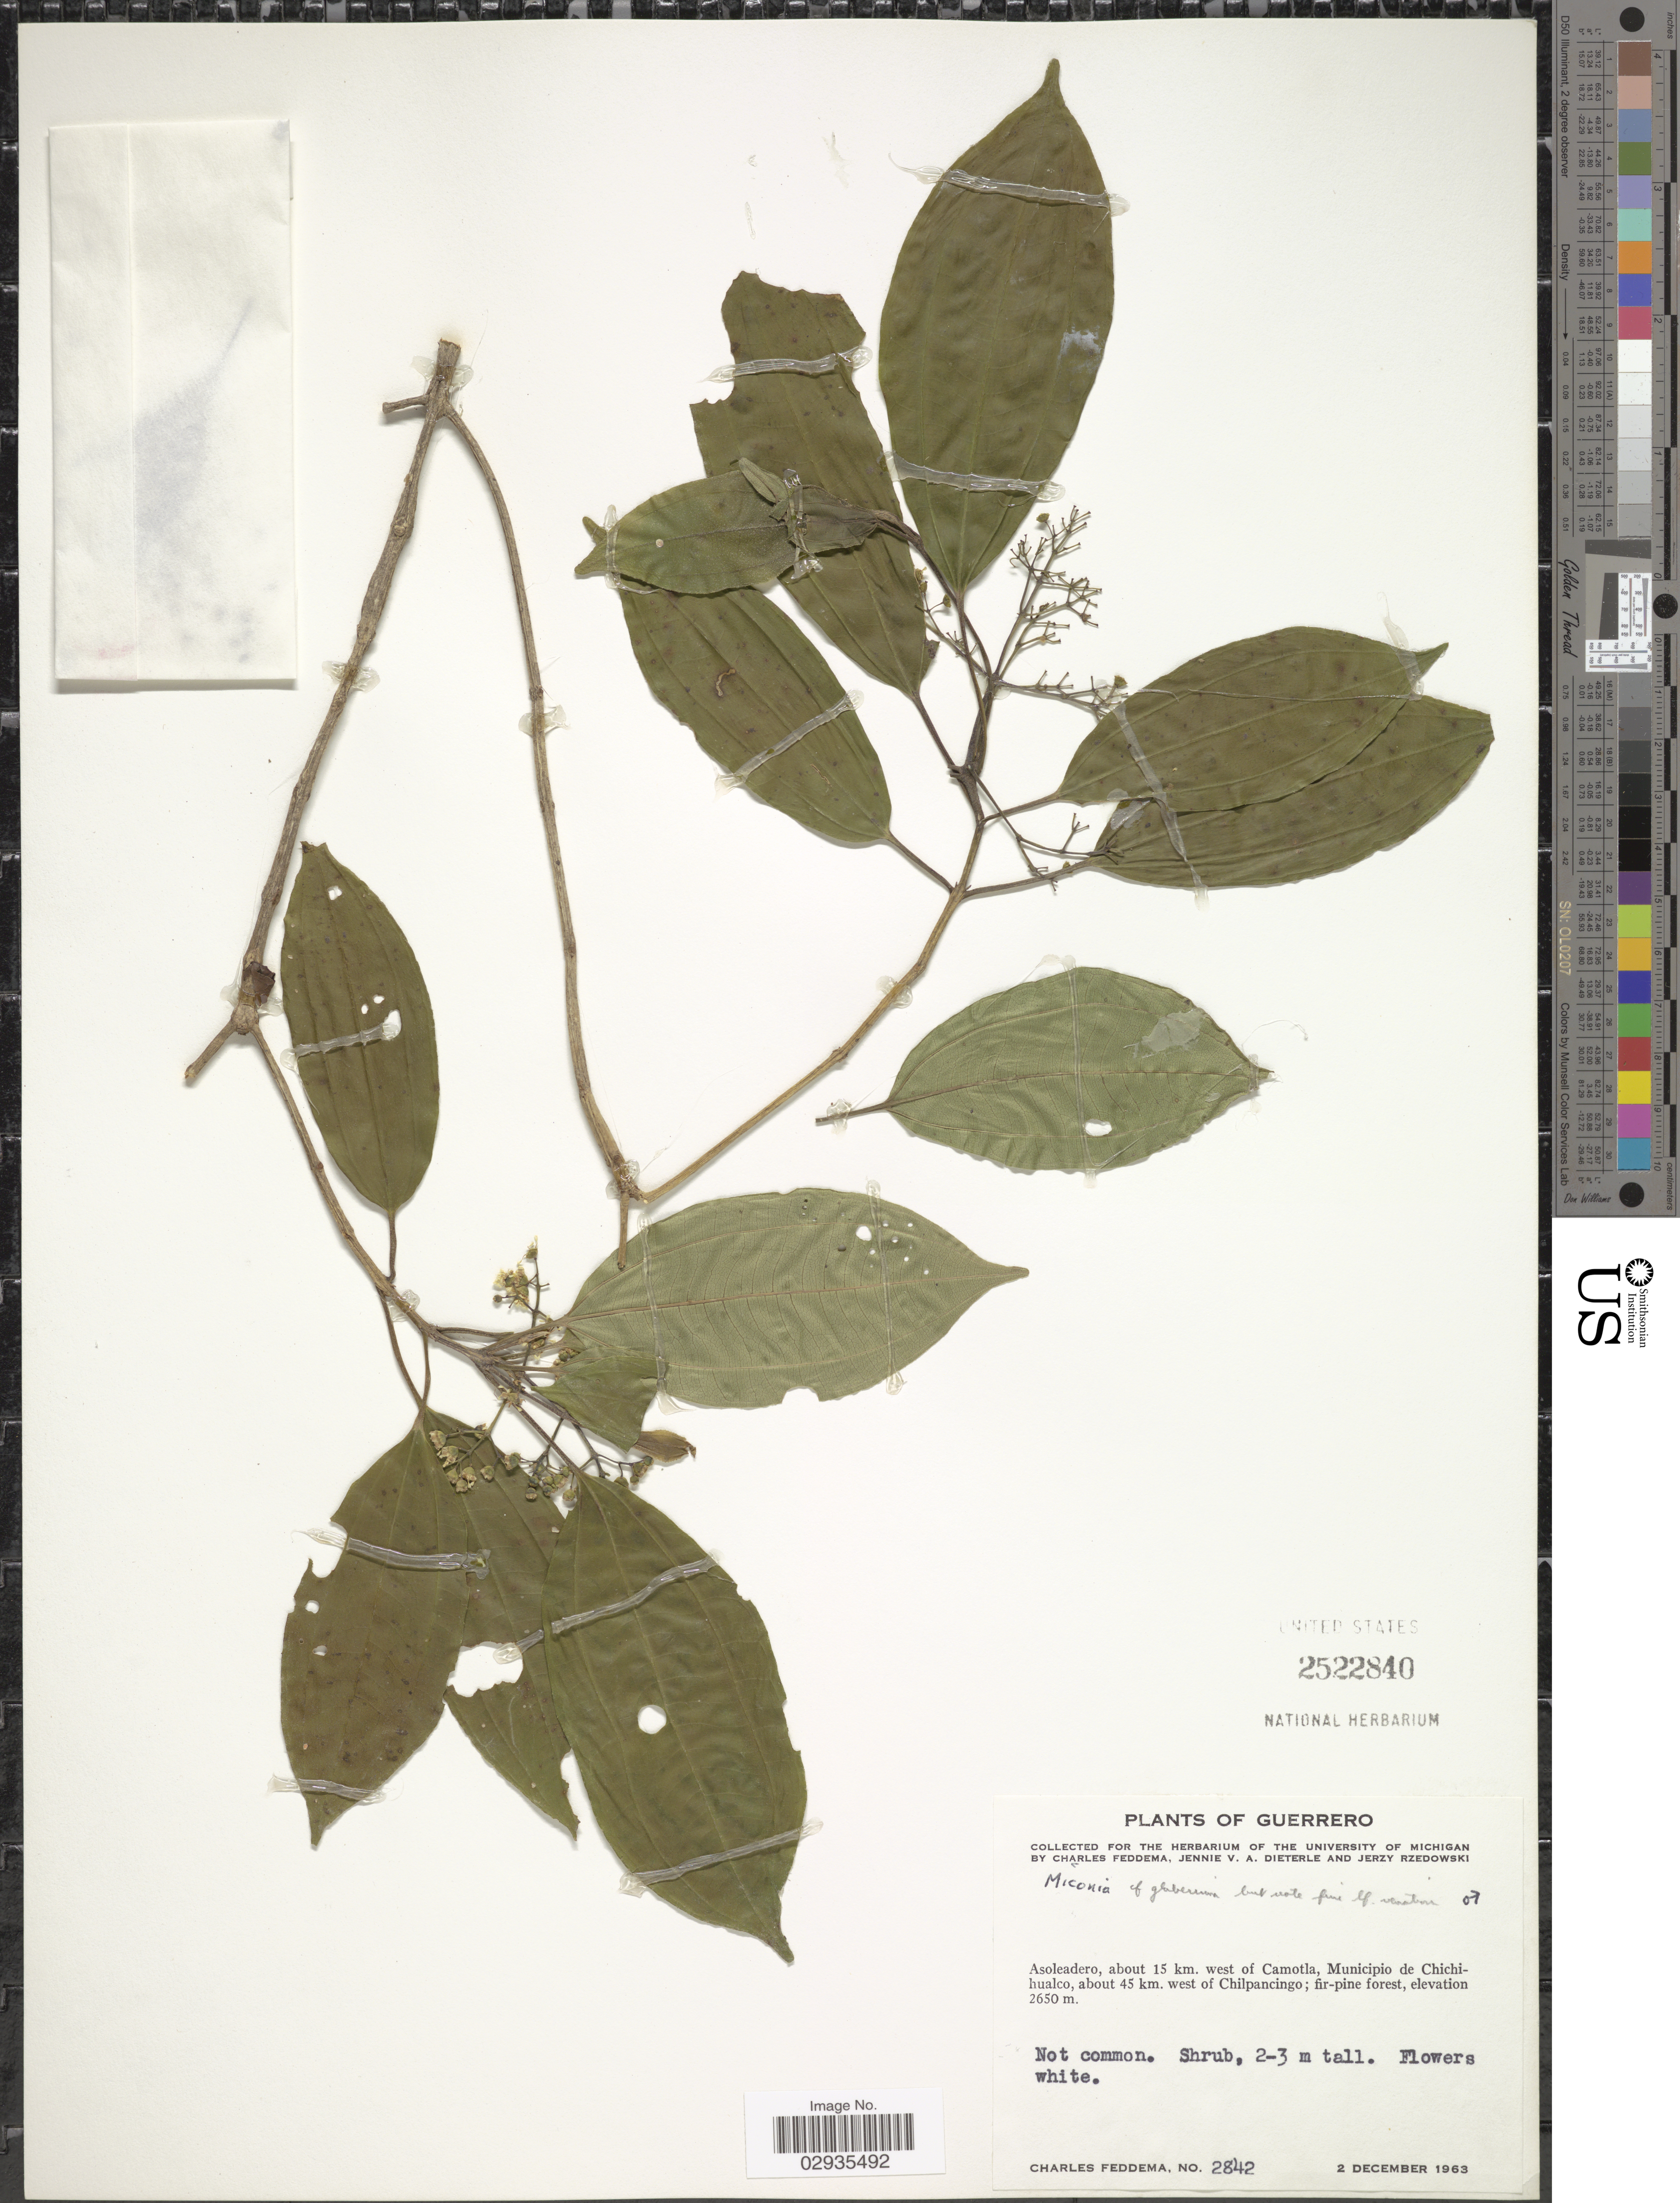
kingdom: Plantae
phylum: Tracheophyta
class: Magnoliopsida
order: Myrtales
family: Melastomataceae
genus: Miconia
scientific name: Miconia sp.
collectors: C. Feddema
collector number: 2842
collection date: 1963-12-02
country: Mexico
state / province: Guerrero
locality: Asoleadero, about 15 km. west of Camotla, Municipio de Chichihualco, about 45 km. west of Chilpancingo.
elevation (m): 2650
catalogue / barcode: US 2522840